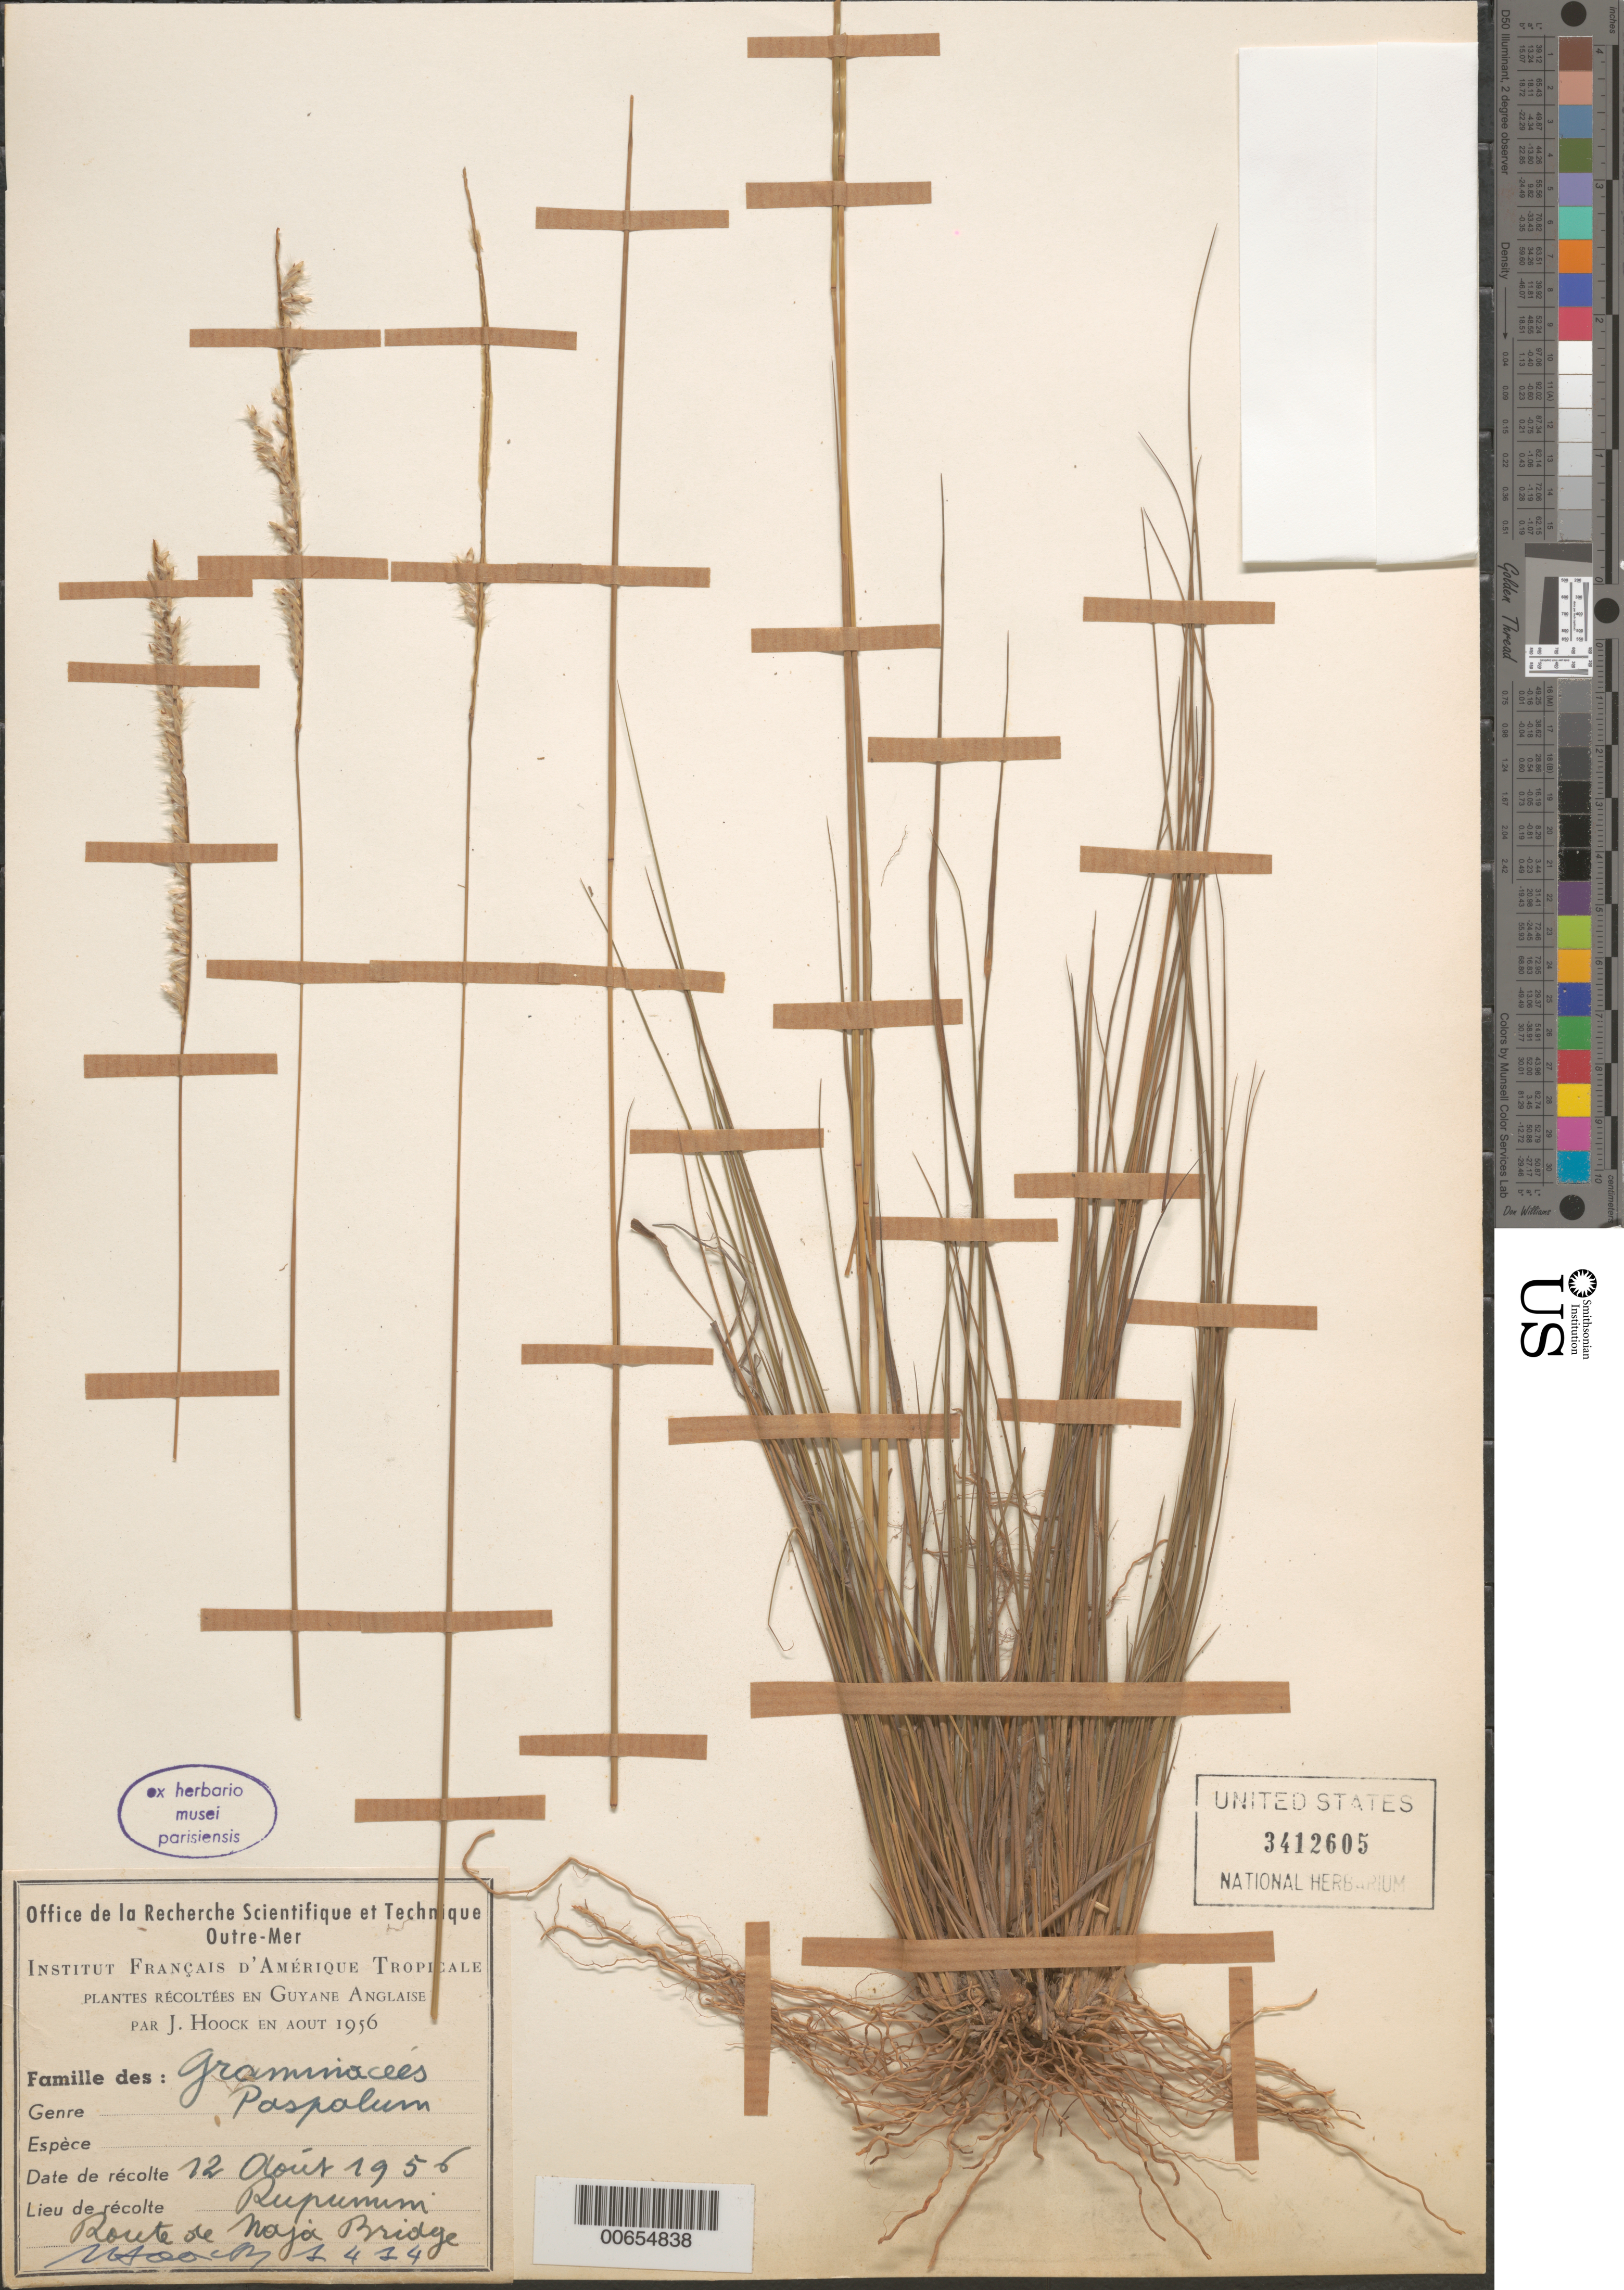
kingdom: Plantae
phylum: Tracheophyta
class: Liliopsida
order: Poales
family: Poaceae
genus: Paspalum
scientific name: Paspalum sp.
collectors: J. Hoock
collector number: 1414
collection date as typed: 12-Aug-56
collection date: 1956-08-12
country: Guyana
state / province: U. Takutu-U. Essequibo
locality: Rupununi, Route de Naja Bridge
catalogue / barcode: US 3412605